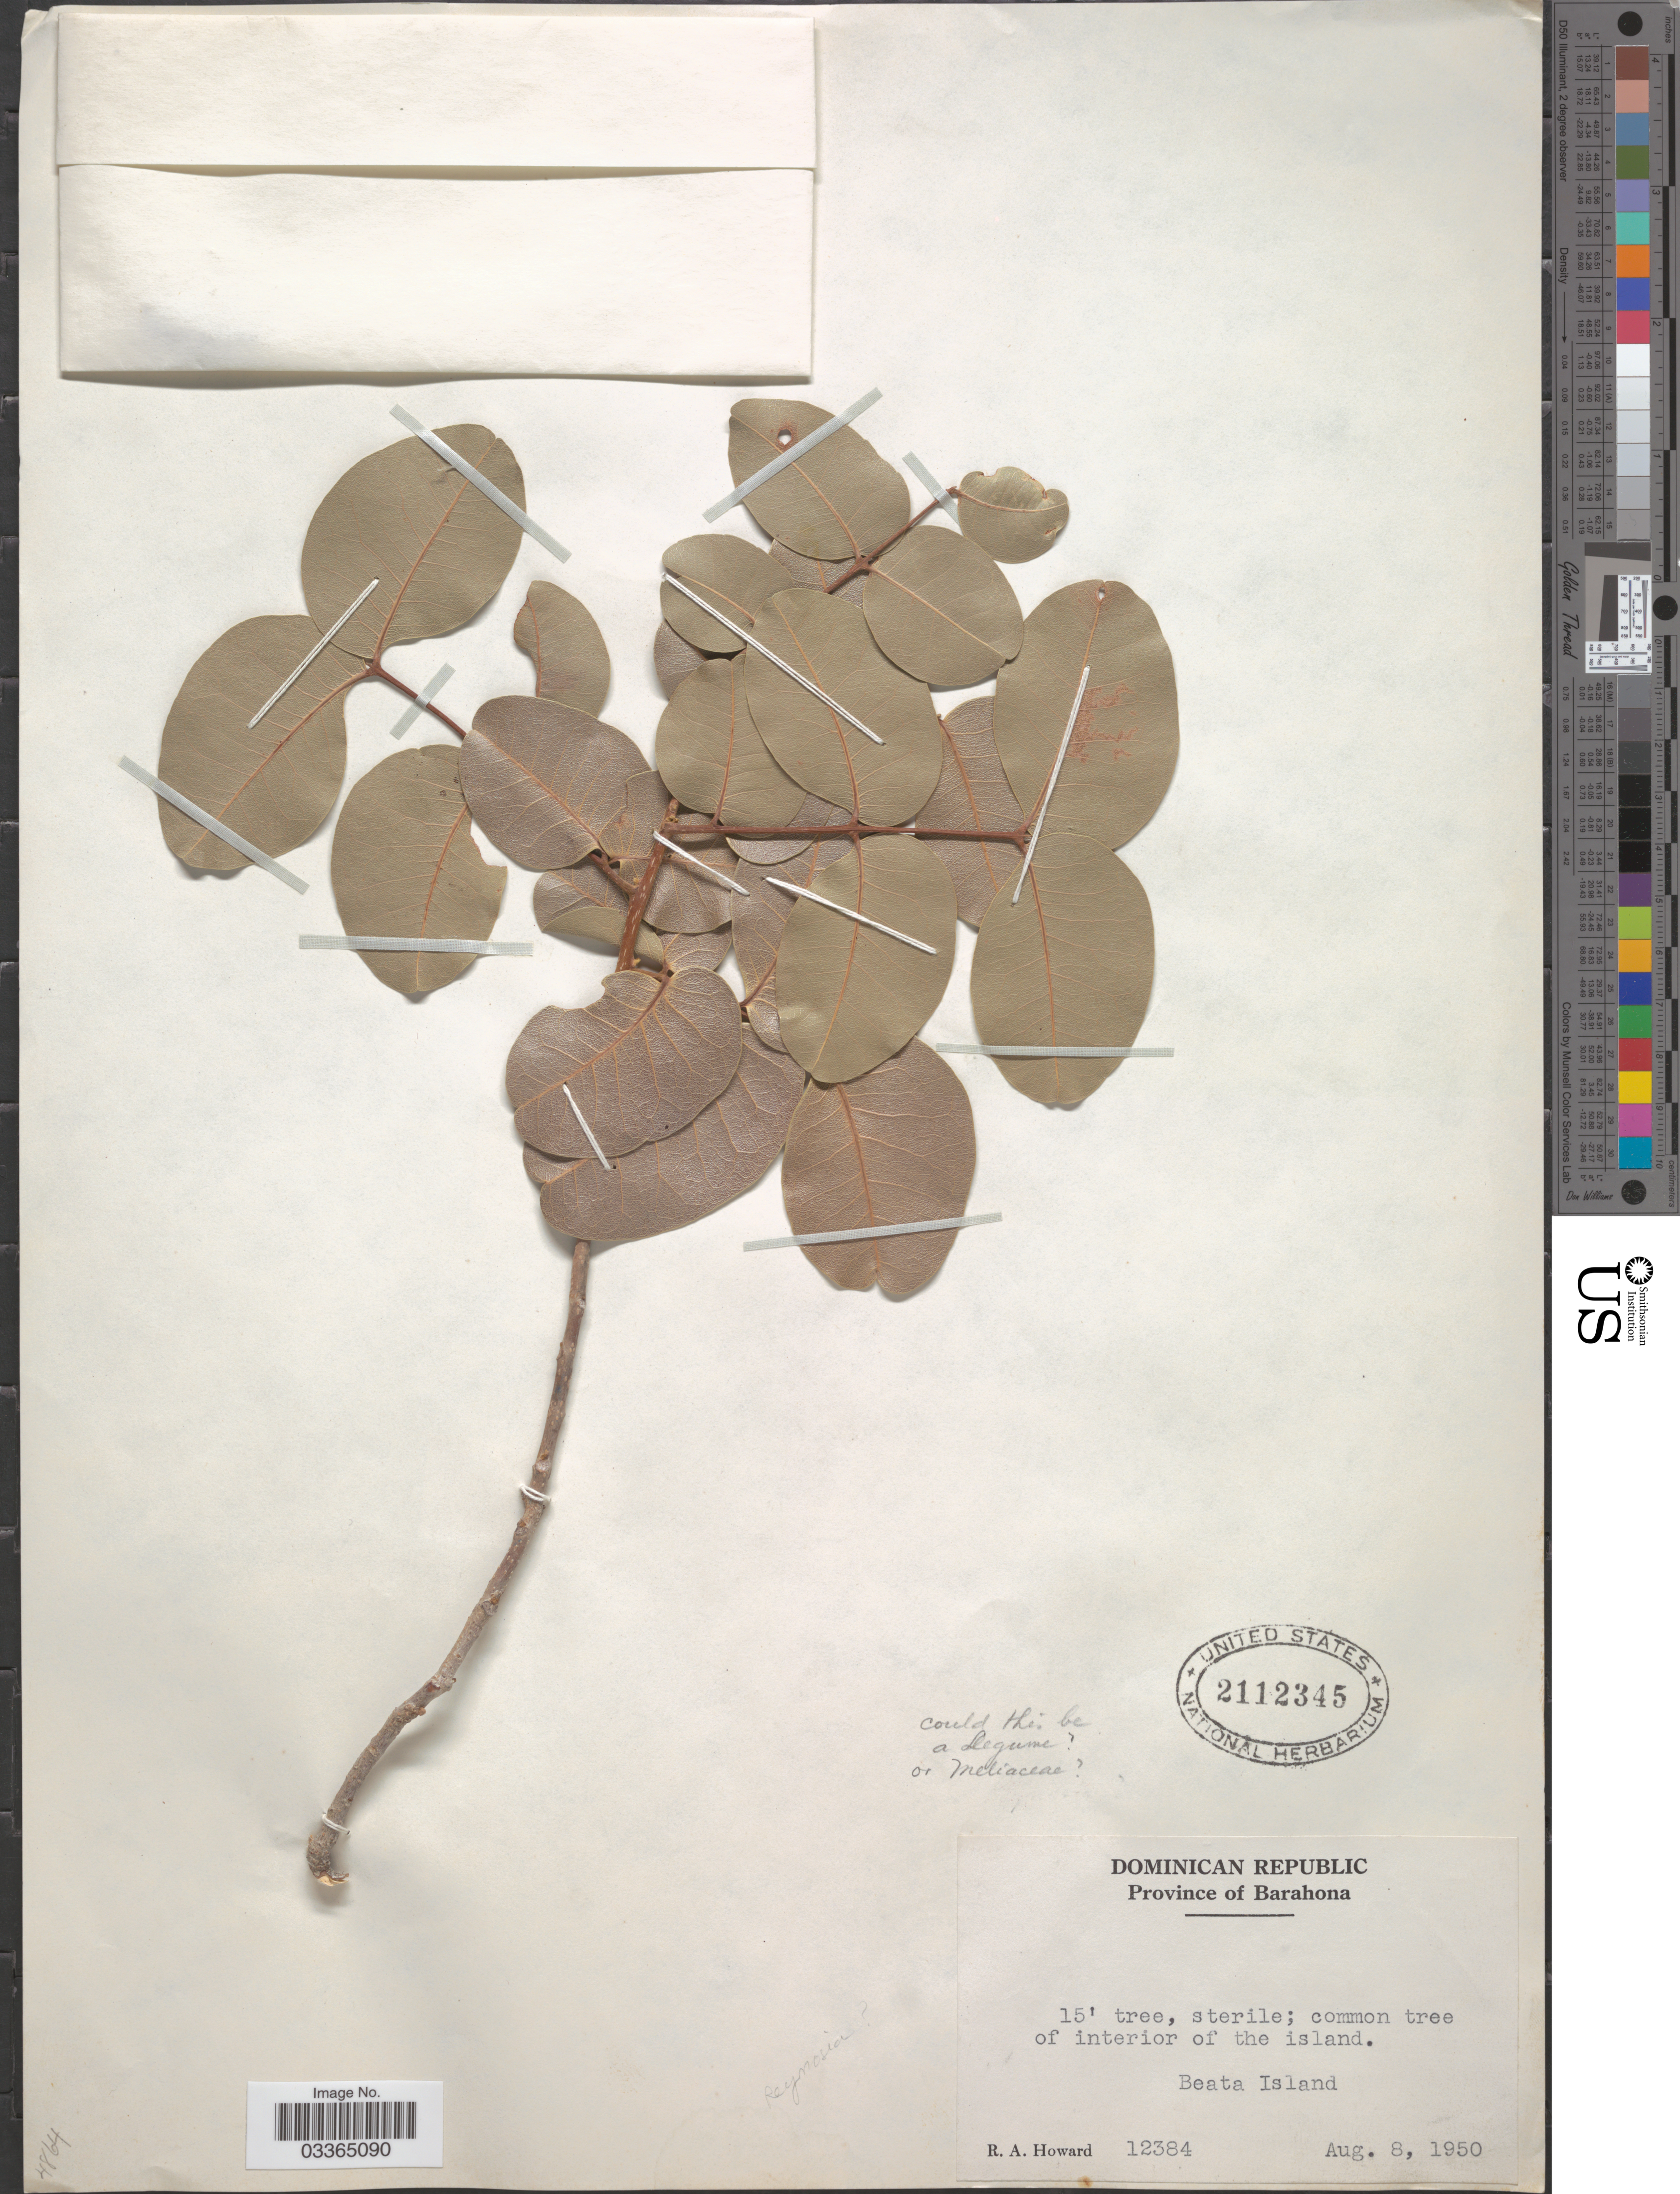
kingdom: Plantae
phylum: Tracheophyta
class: Magnoliopsida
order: Rosales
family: Rhamnaceae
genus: Reynosia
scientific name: Reynosia sp.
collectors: R. A. Howard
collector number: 12384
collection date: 1950-08-08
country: Dominican Republic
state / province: Barahona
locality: Beata Island.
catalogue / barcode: US 2112345